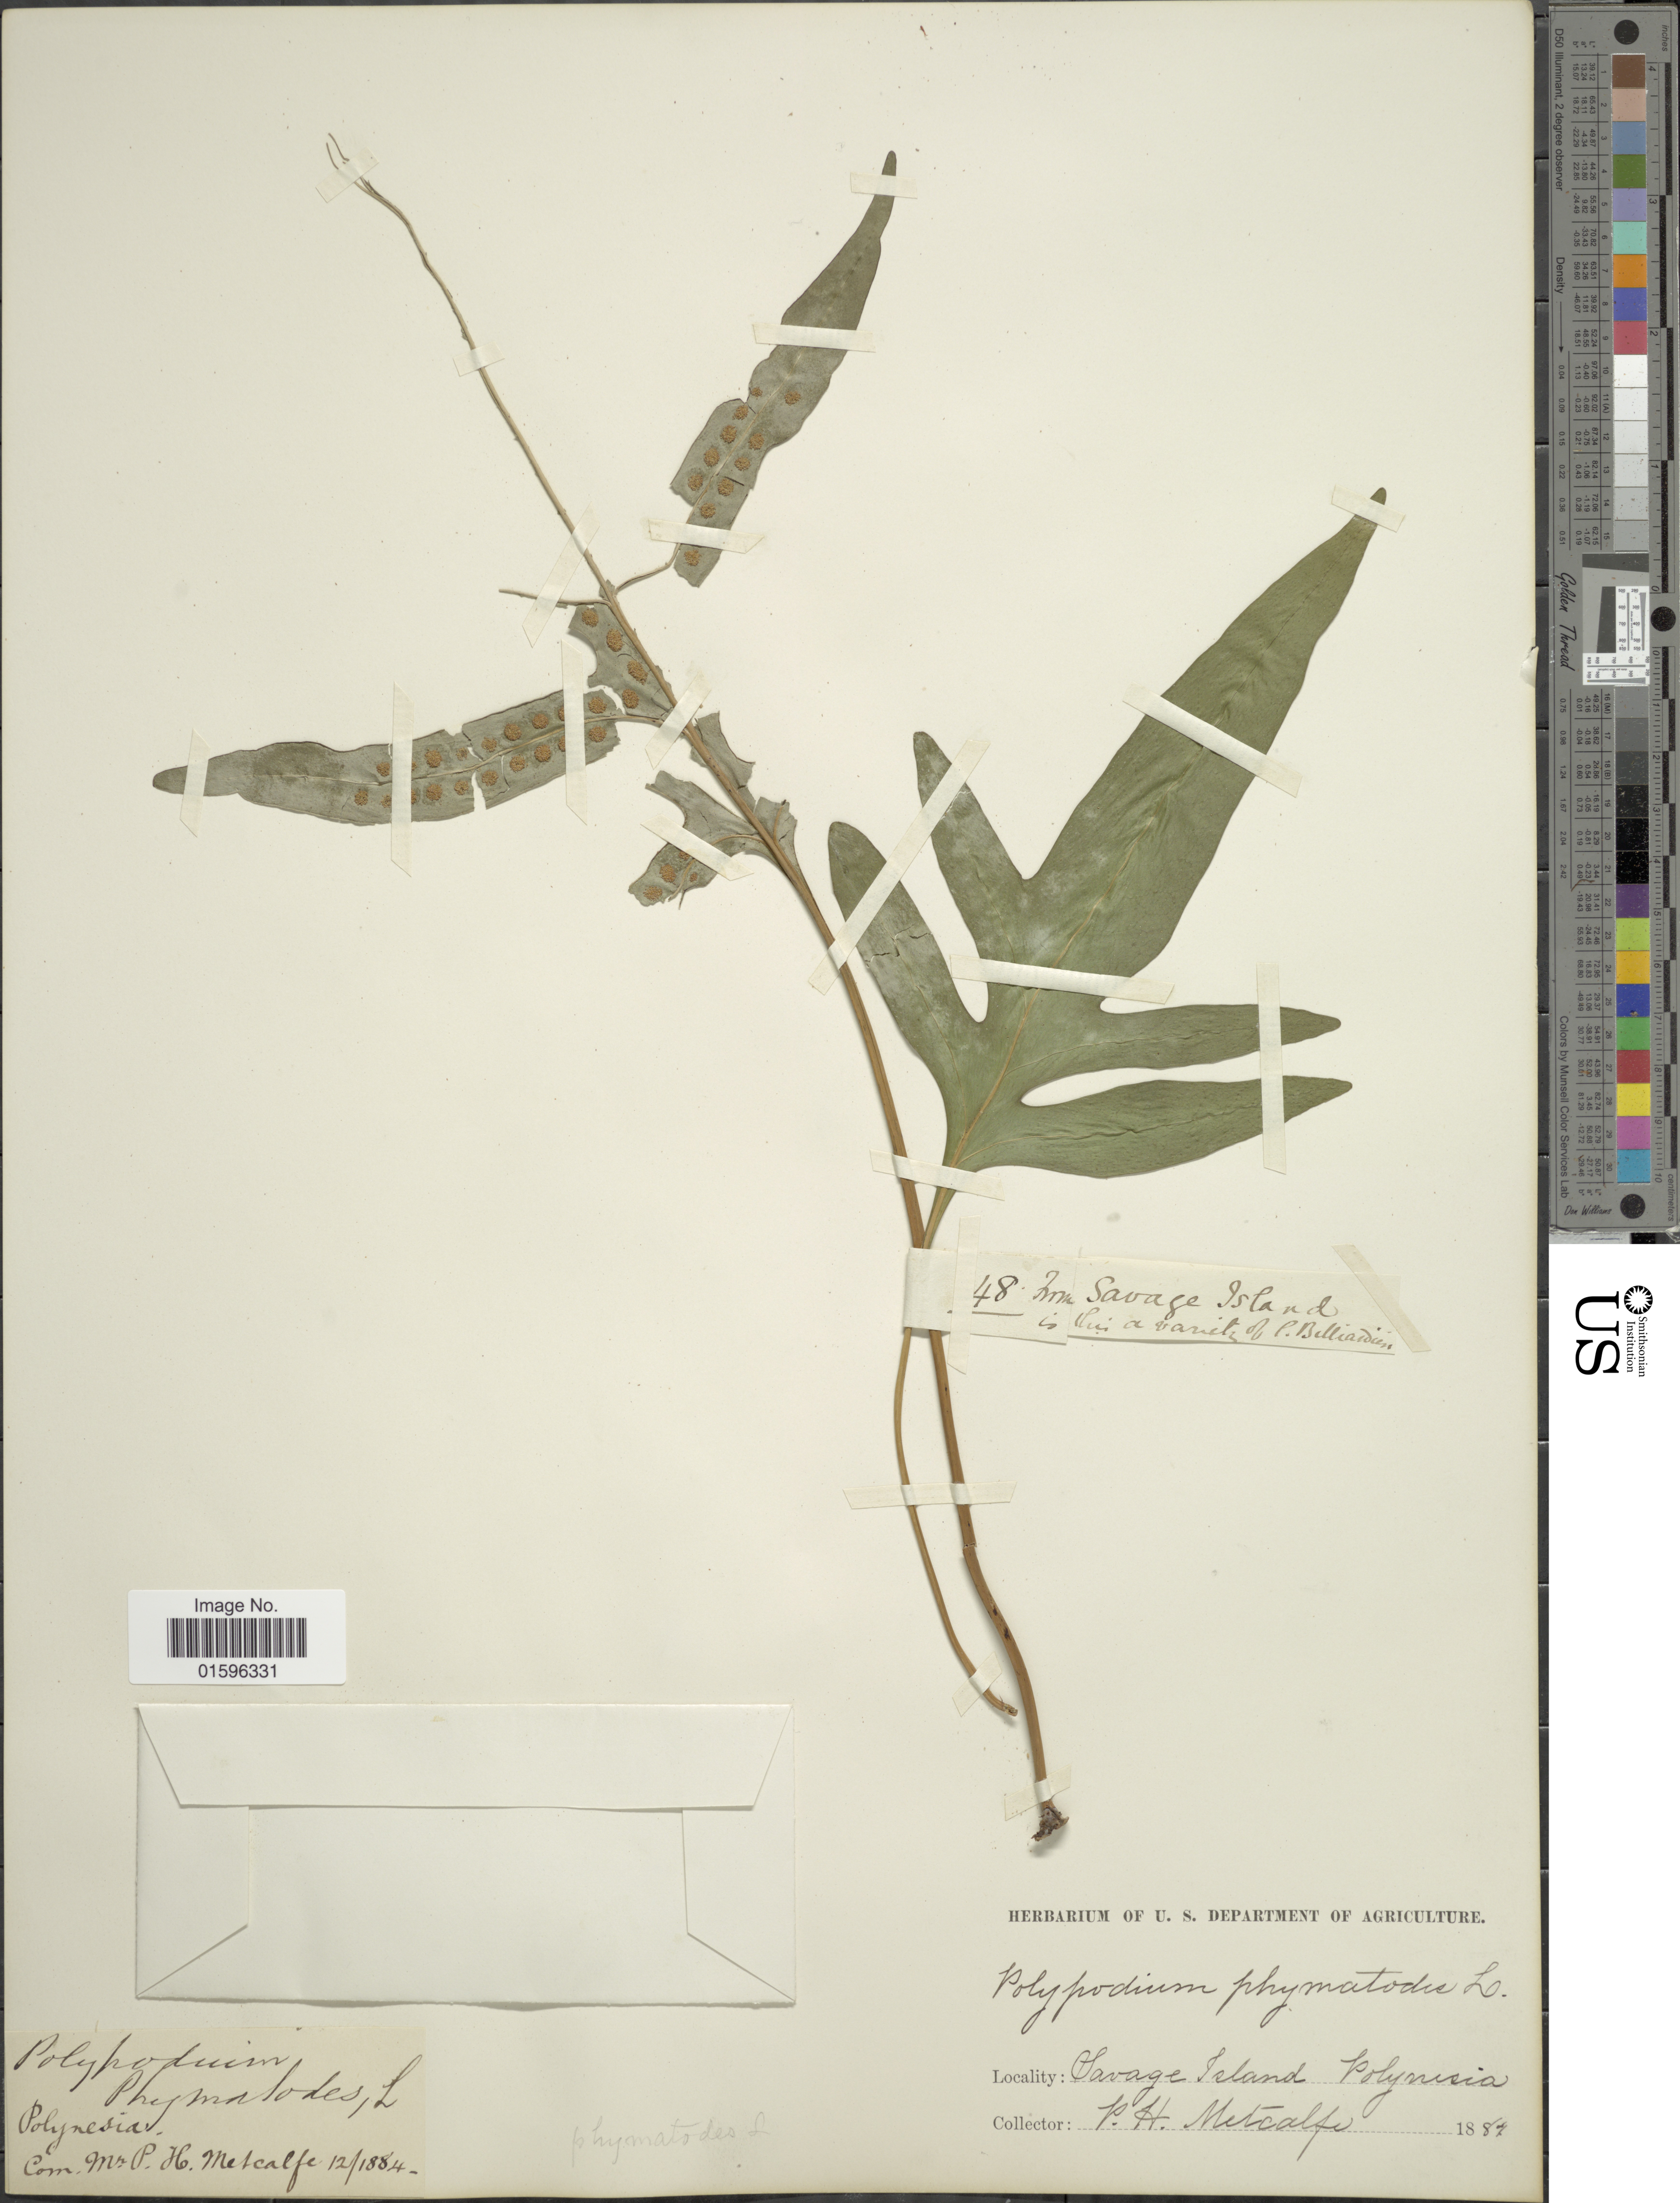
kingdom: Plantae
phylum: Tracheophyta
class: Polypodiopsida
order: Polypodiales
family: Polypodiaceae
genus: Polypodium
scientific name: Polypodium scolopendria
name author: Burm. f.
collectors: P. Metcalfe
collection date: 1884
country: French Polynesia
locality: Savage Island, Polynesia